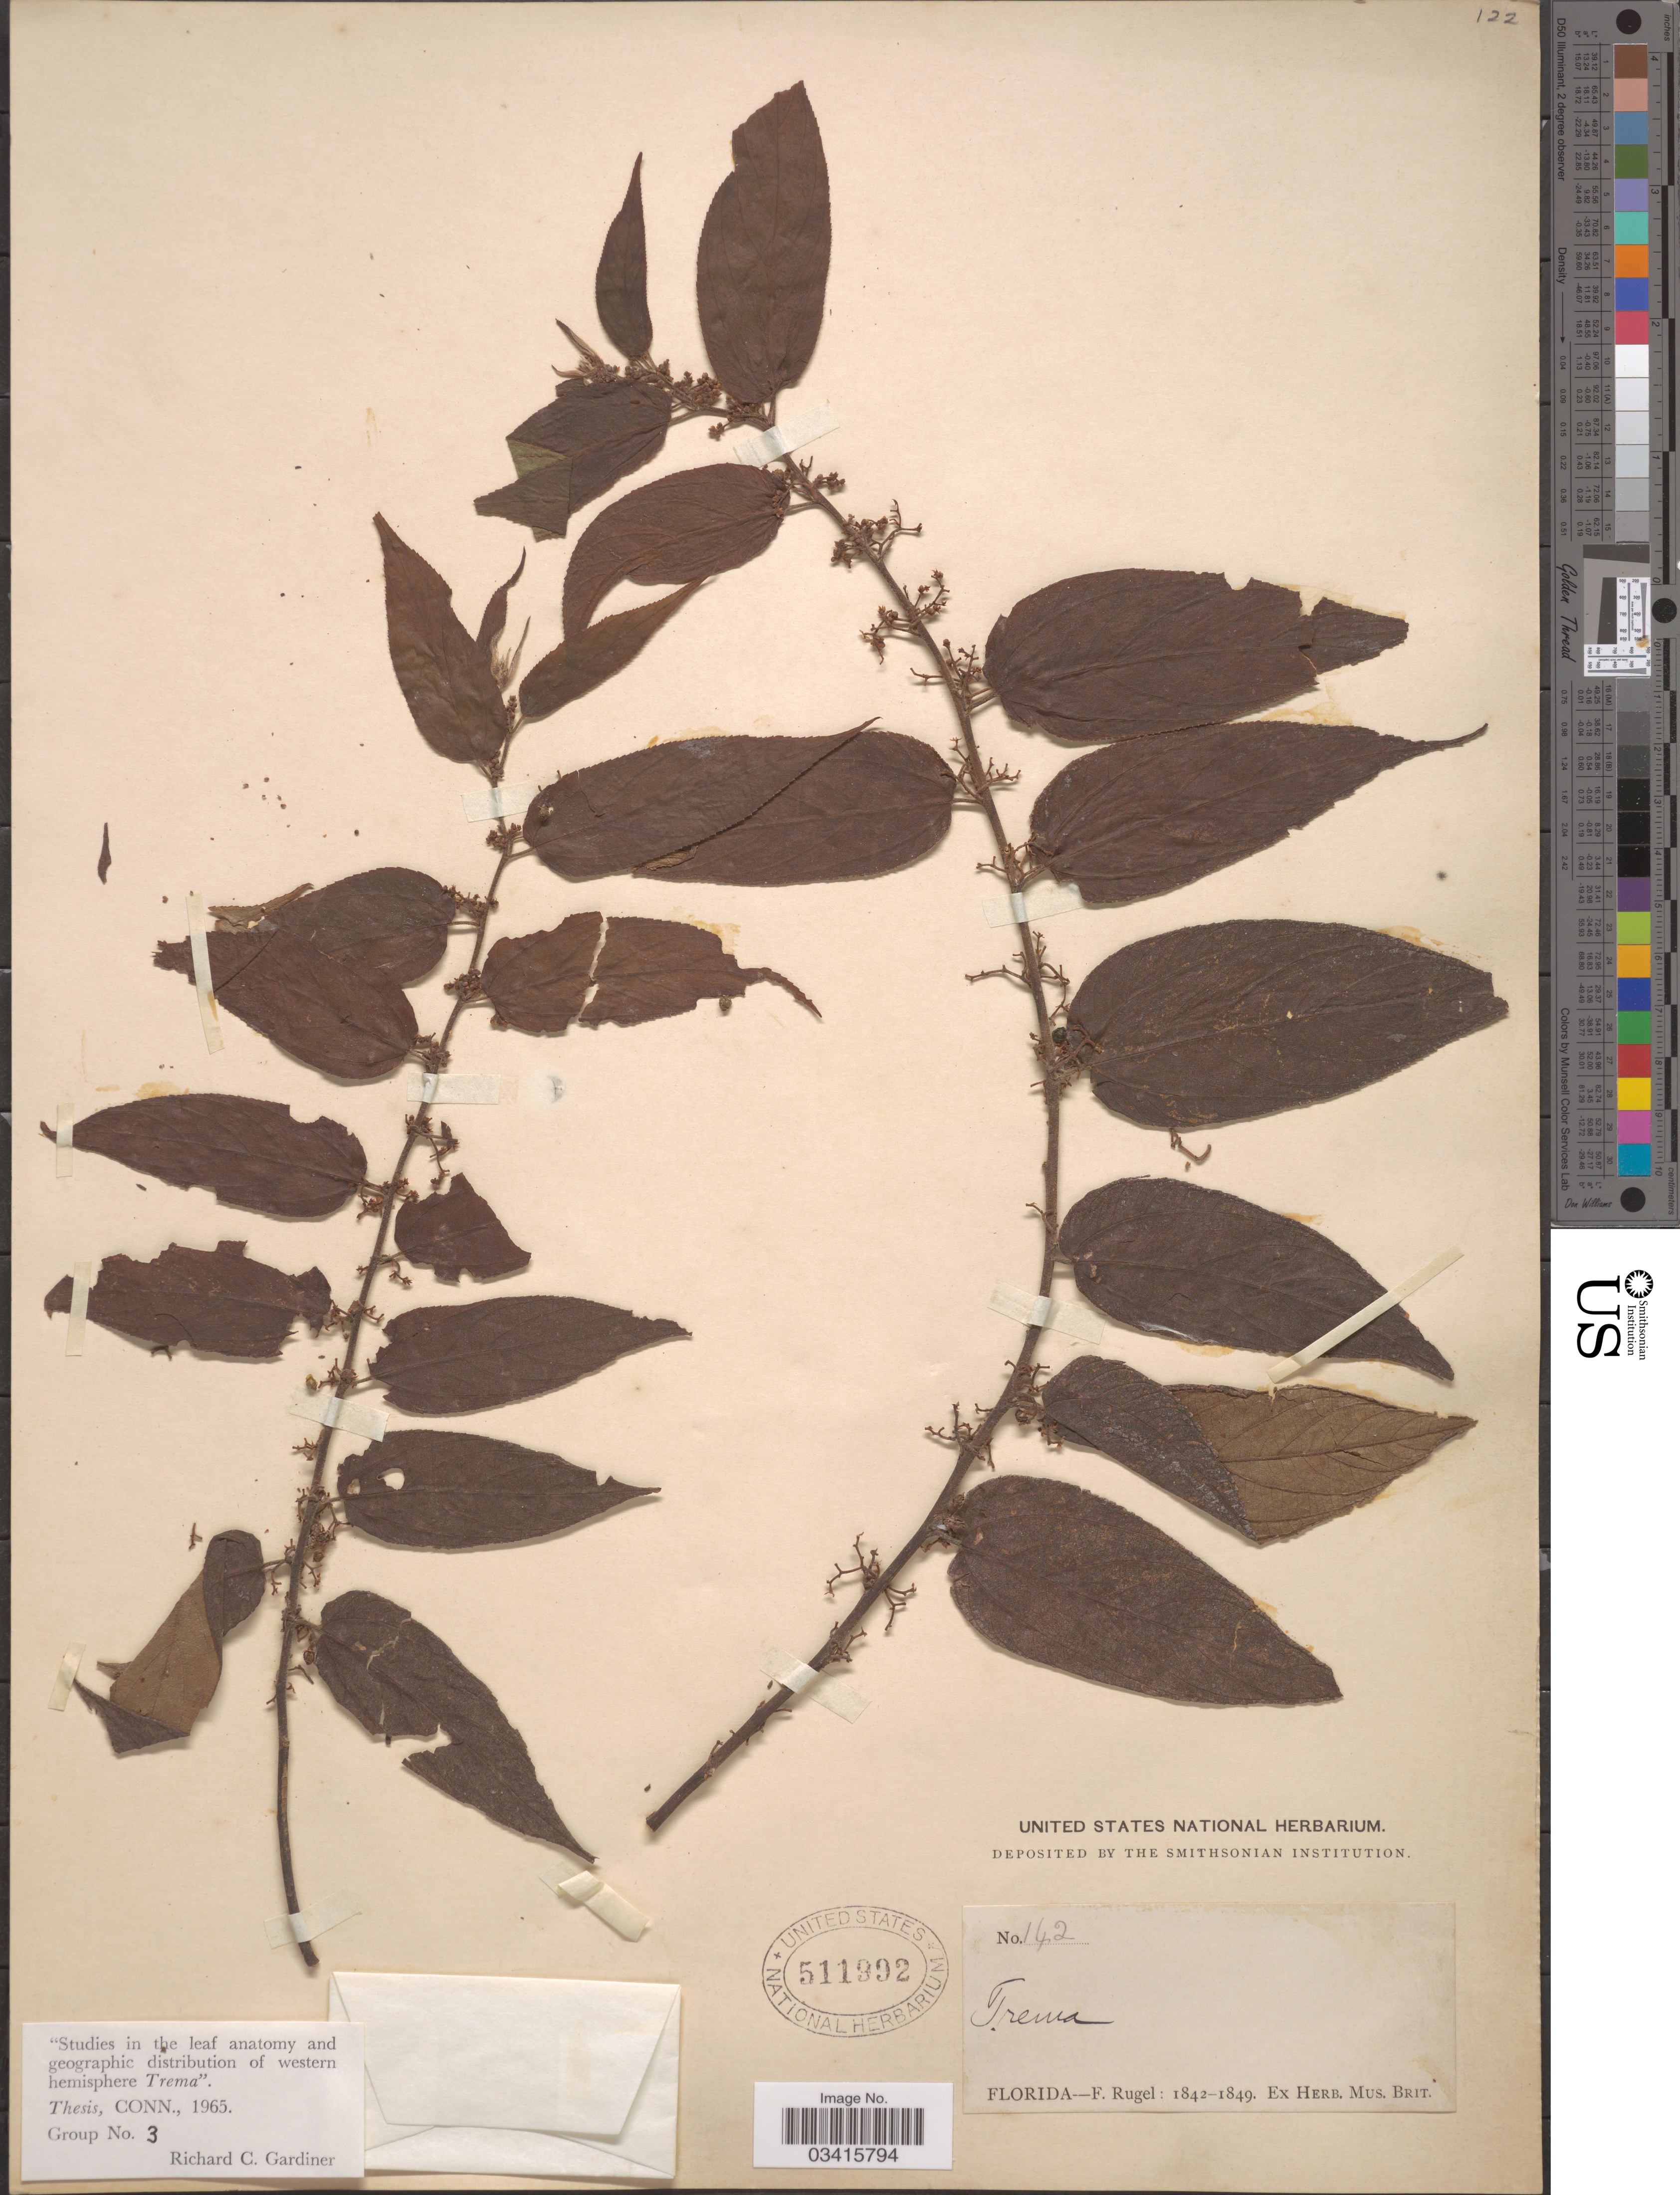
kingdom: Plantae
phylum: Tracheophyta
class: Magnoliopsida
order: Rosales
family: Cannabaceae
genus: Trema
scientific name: Trema floridanum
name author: Britton ex Small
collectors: F. Rugel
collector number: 142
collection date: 1842/1849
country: United States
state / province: Florida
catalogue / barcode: US 511992